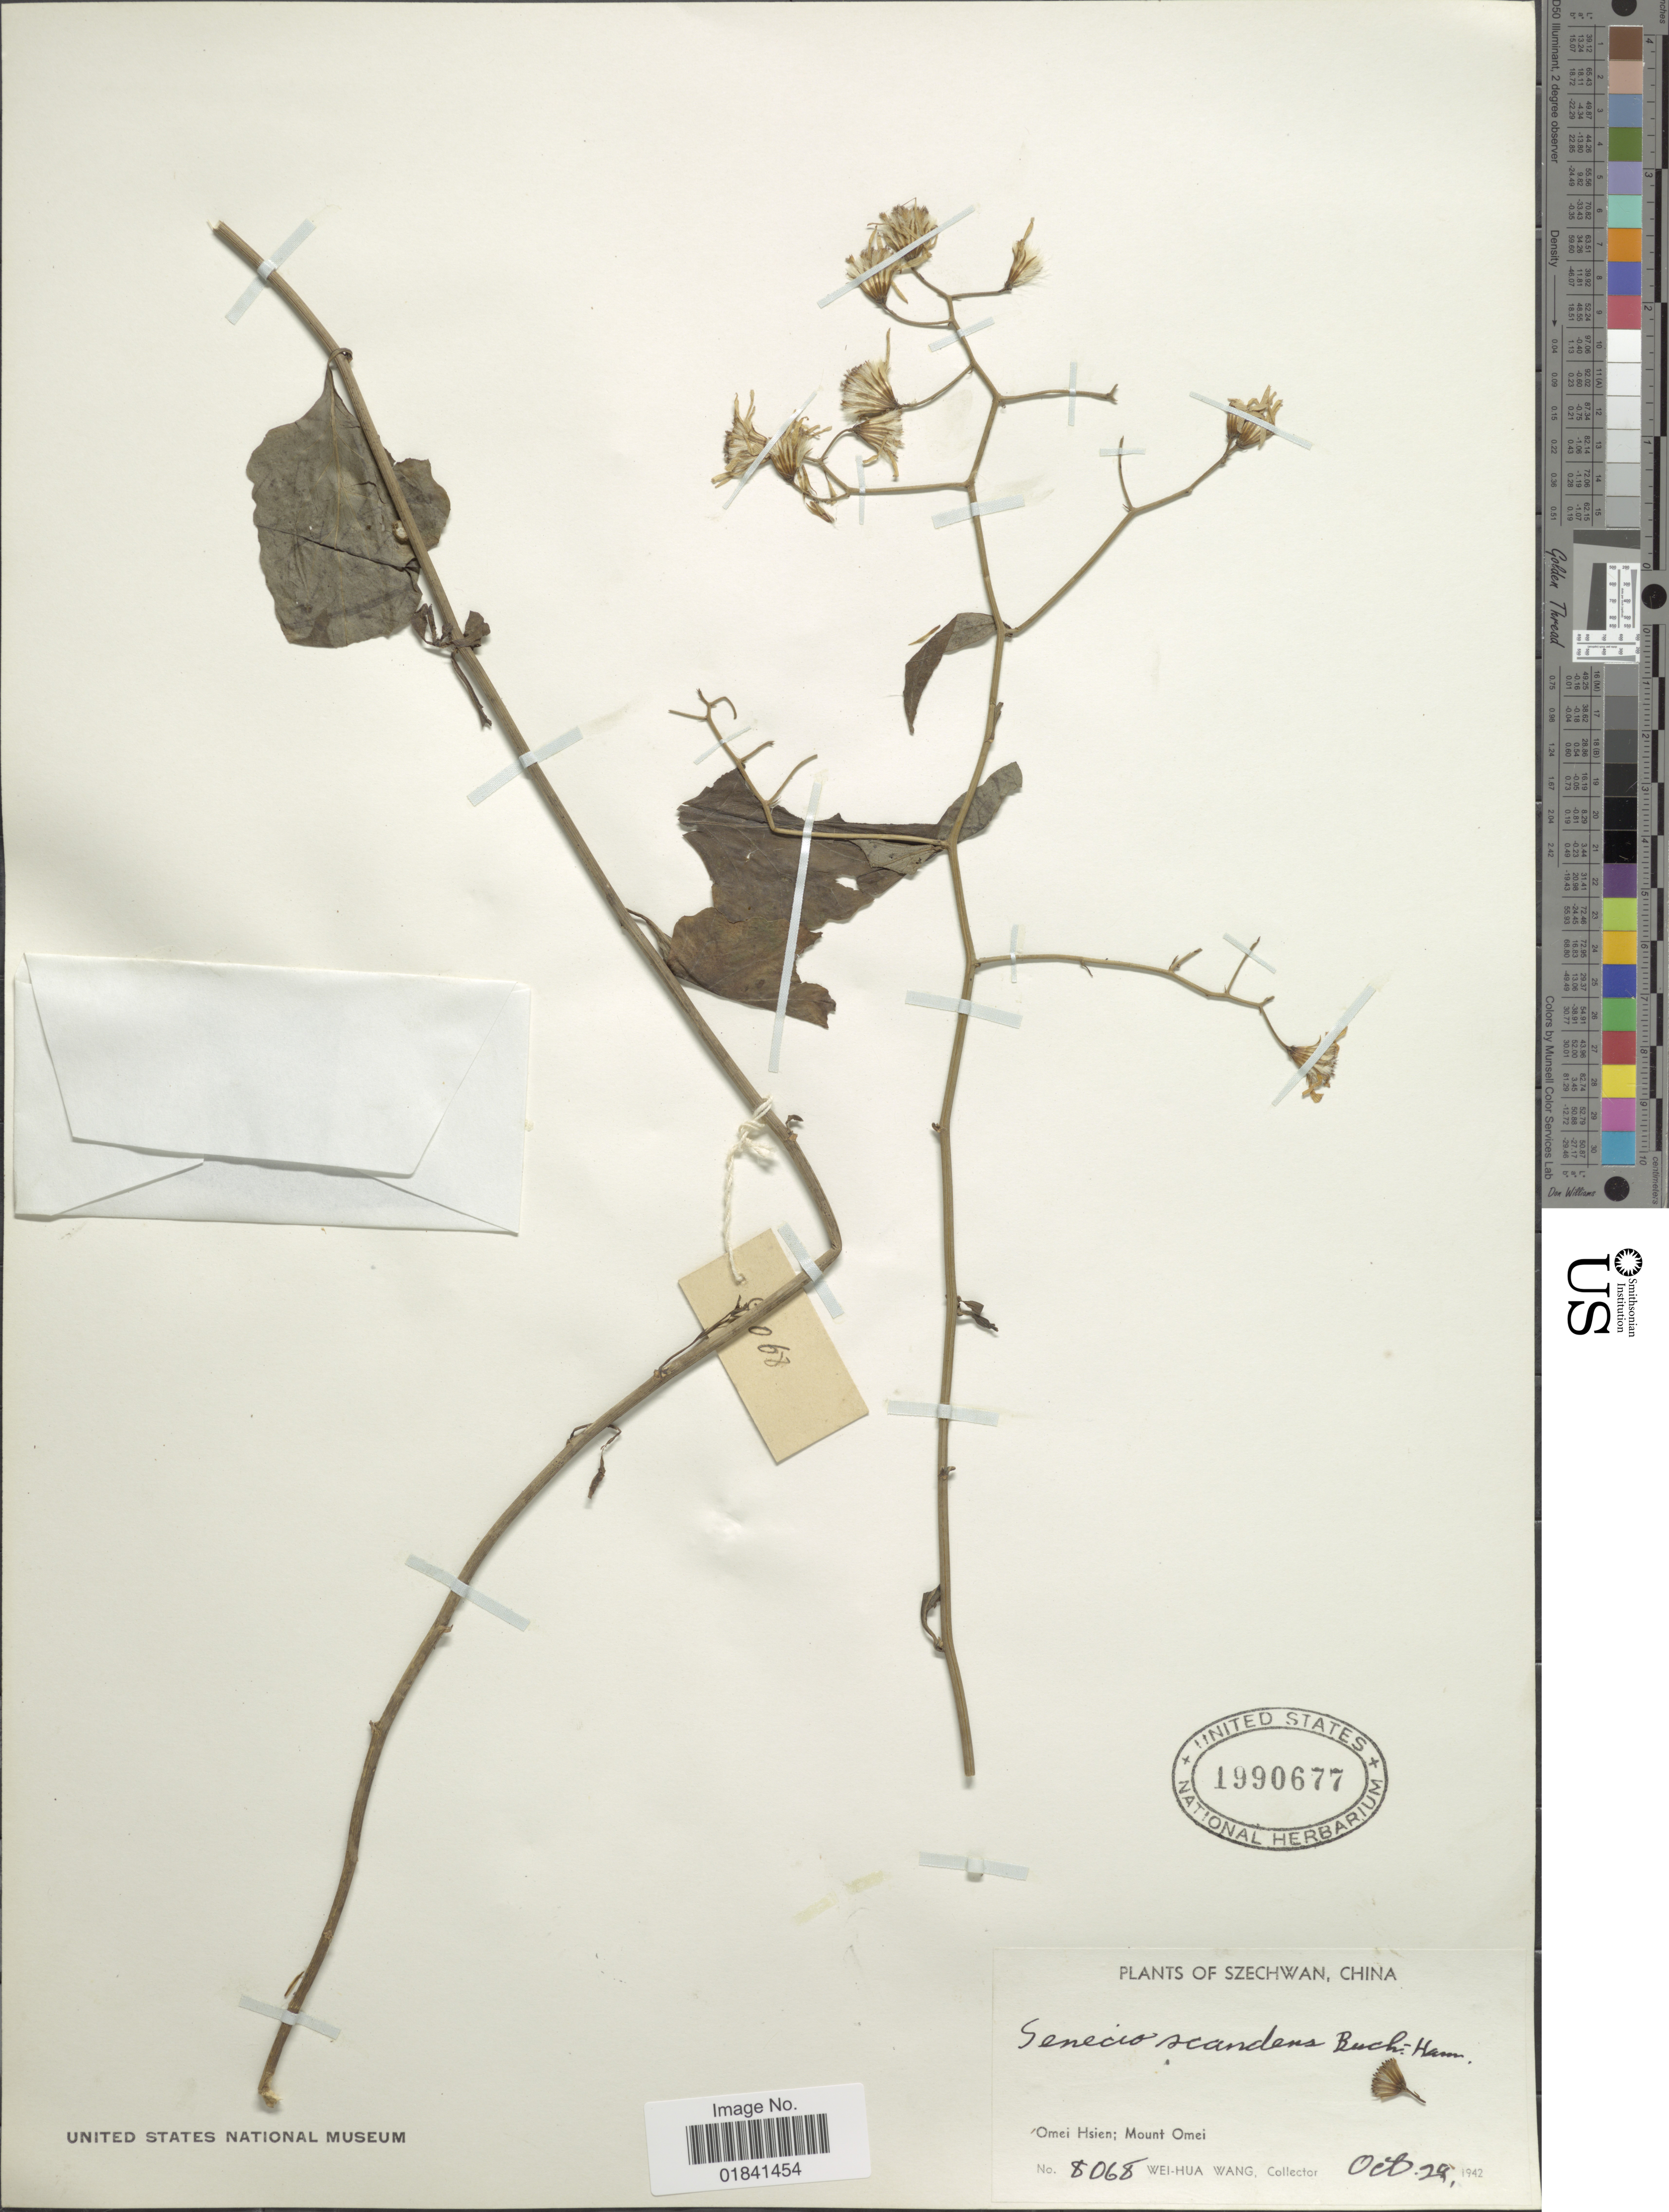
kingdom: Plantae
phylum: Tracheophyta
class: Magnoliopsida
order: Asterales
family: Asteraceae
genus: Senecio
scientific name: Senecio scandens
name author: Buch.-Ham. ex D. Don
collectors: W. Wang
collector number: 8068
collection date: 1942-10-28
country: China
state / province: Sichuan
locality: Szechwan, Omei Hsien, Mount Omei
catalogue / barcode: US 1990677